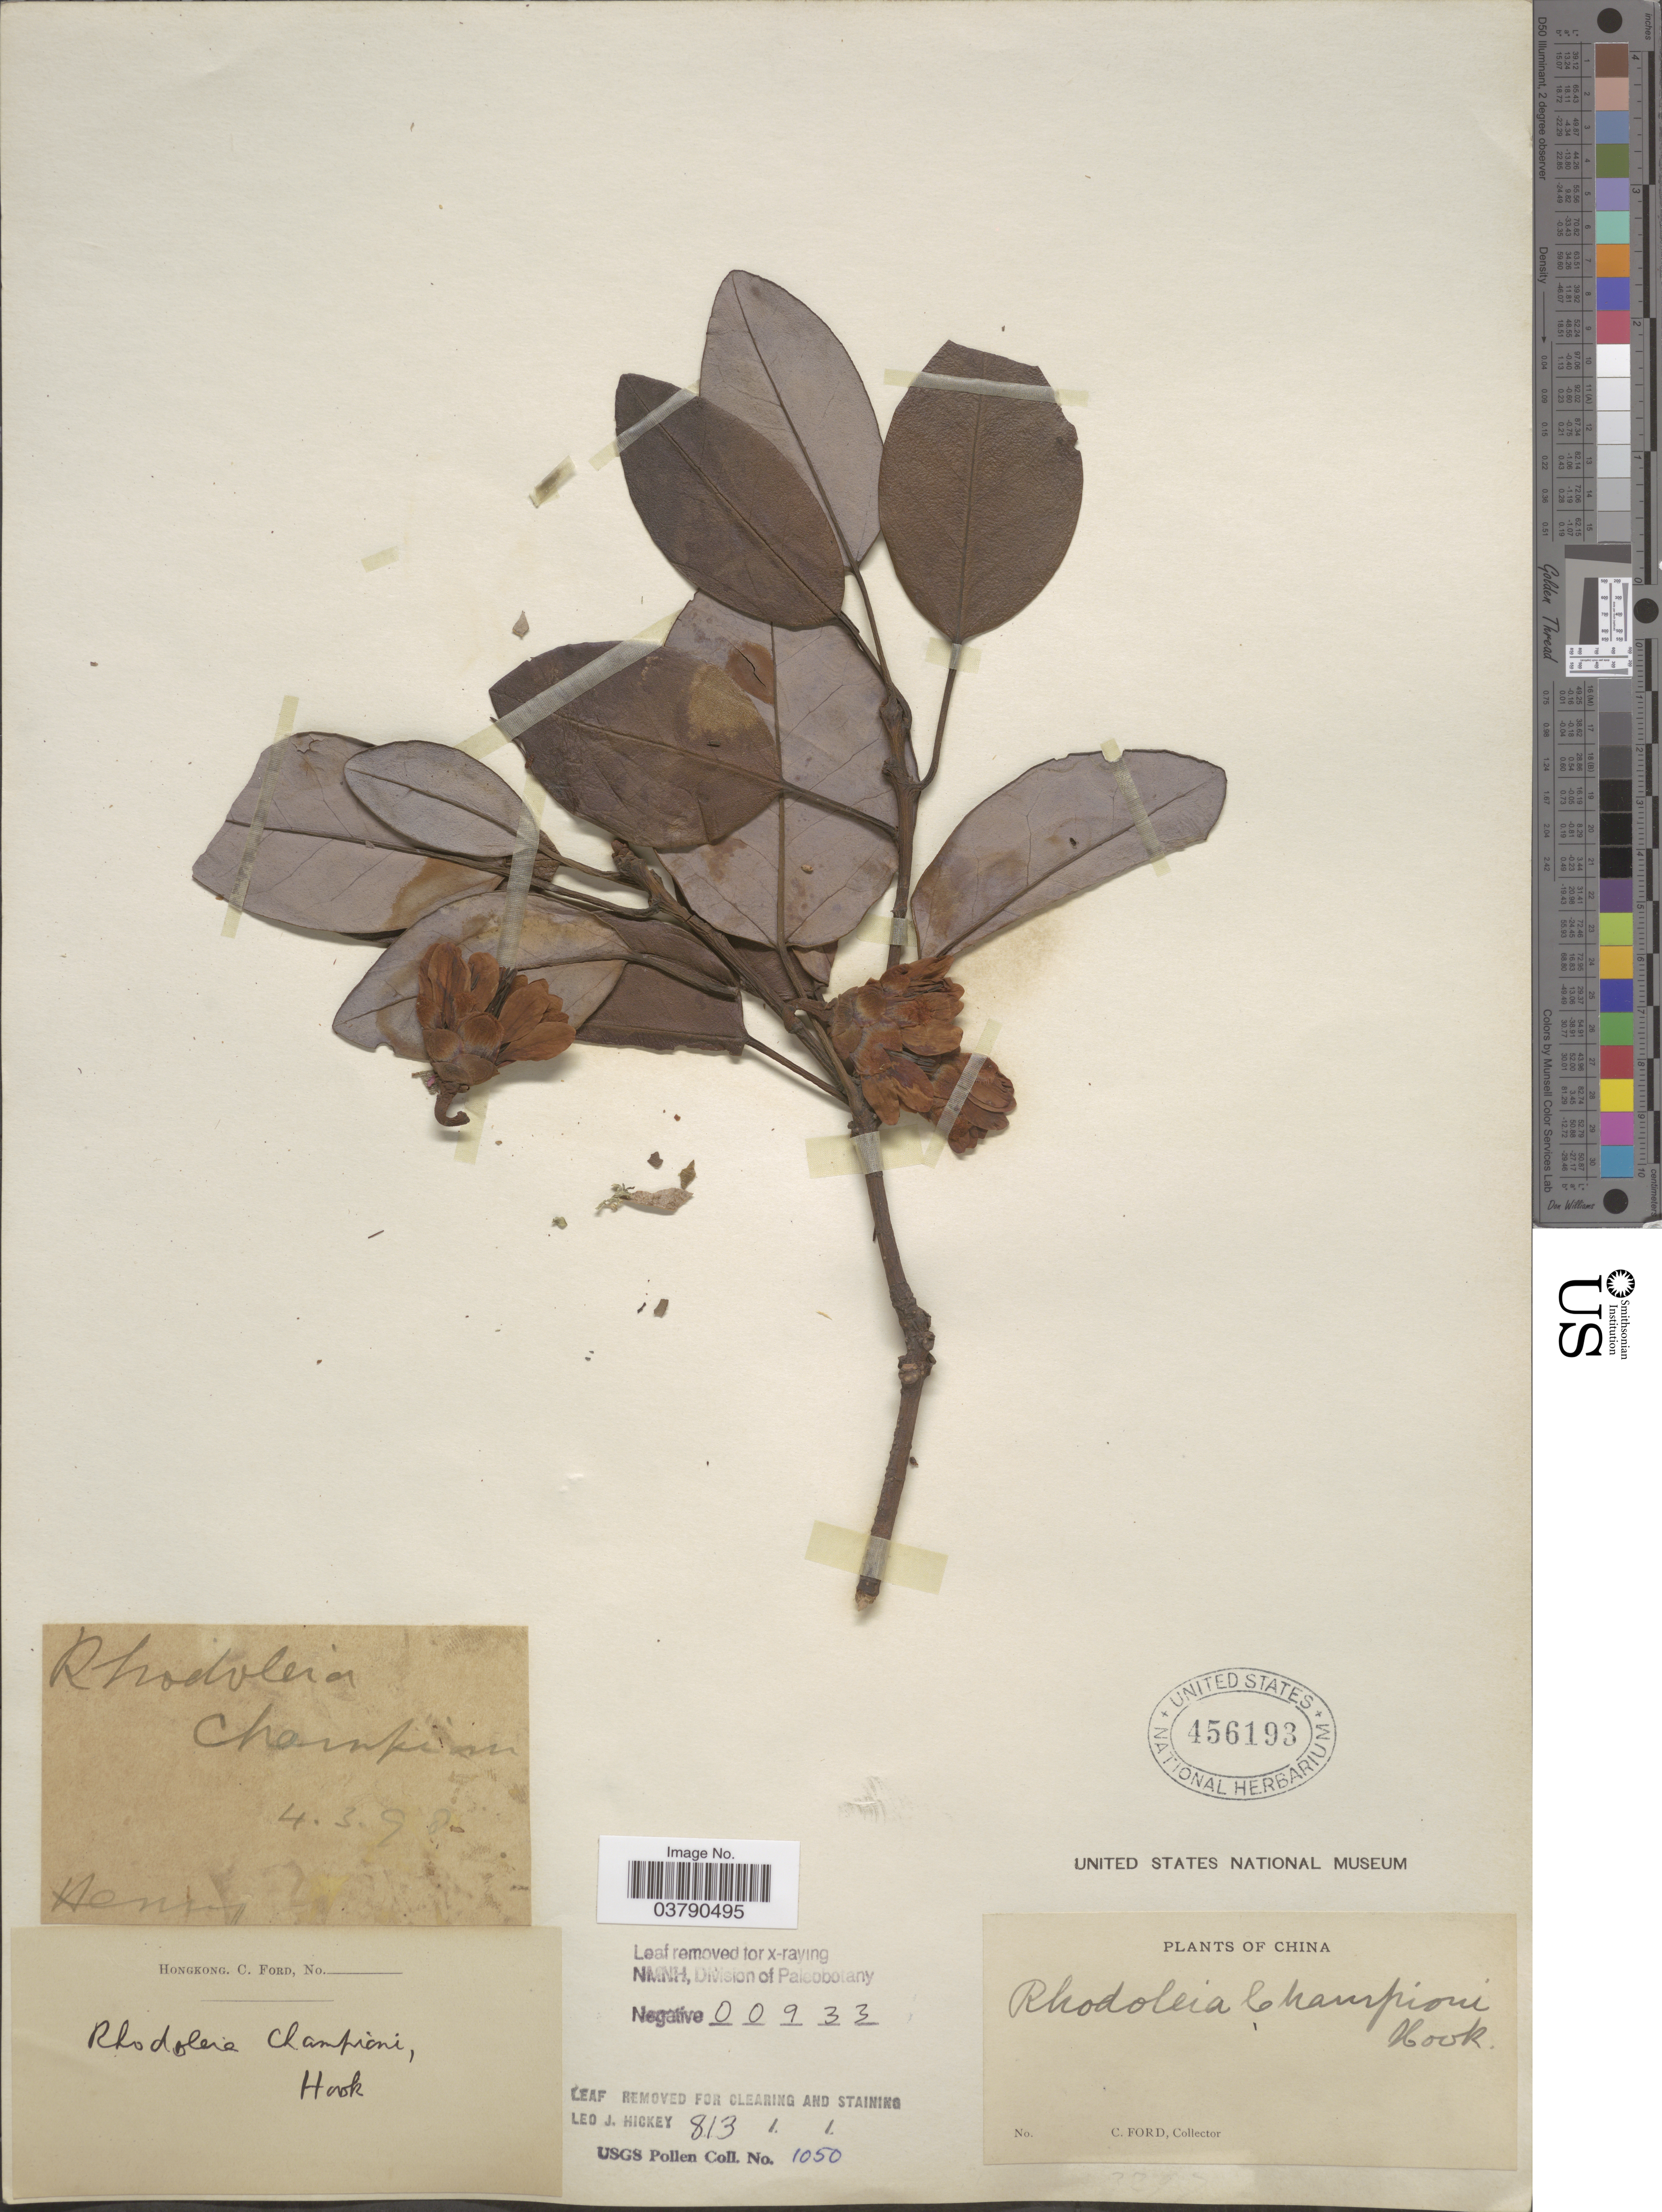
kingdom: Plantae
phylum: Tracheophyta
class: Magnoliopsida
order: Saxifragales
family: Hamamelidaceae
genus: Rhodoleia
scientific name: Rhodoleia championii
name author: Hook. f.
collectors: C. Ford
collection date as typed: Transcribed d/m/y: 4/3/98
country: China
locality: Aeny*?.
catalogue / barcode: US 456193